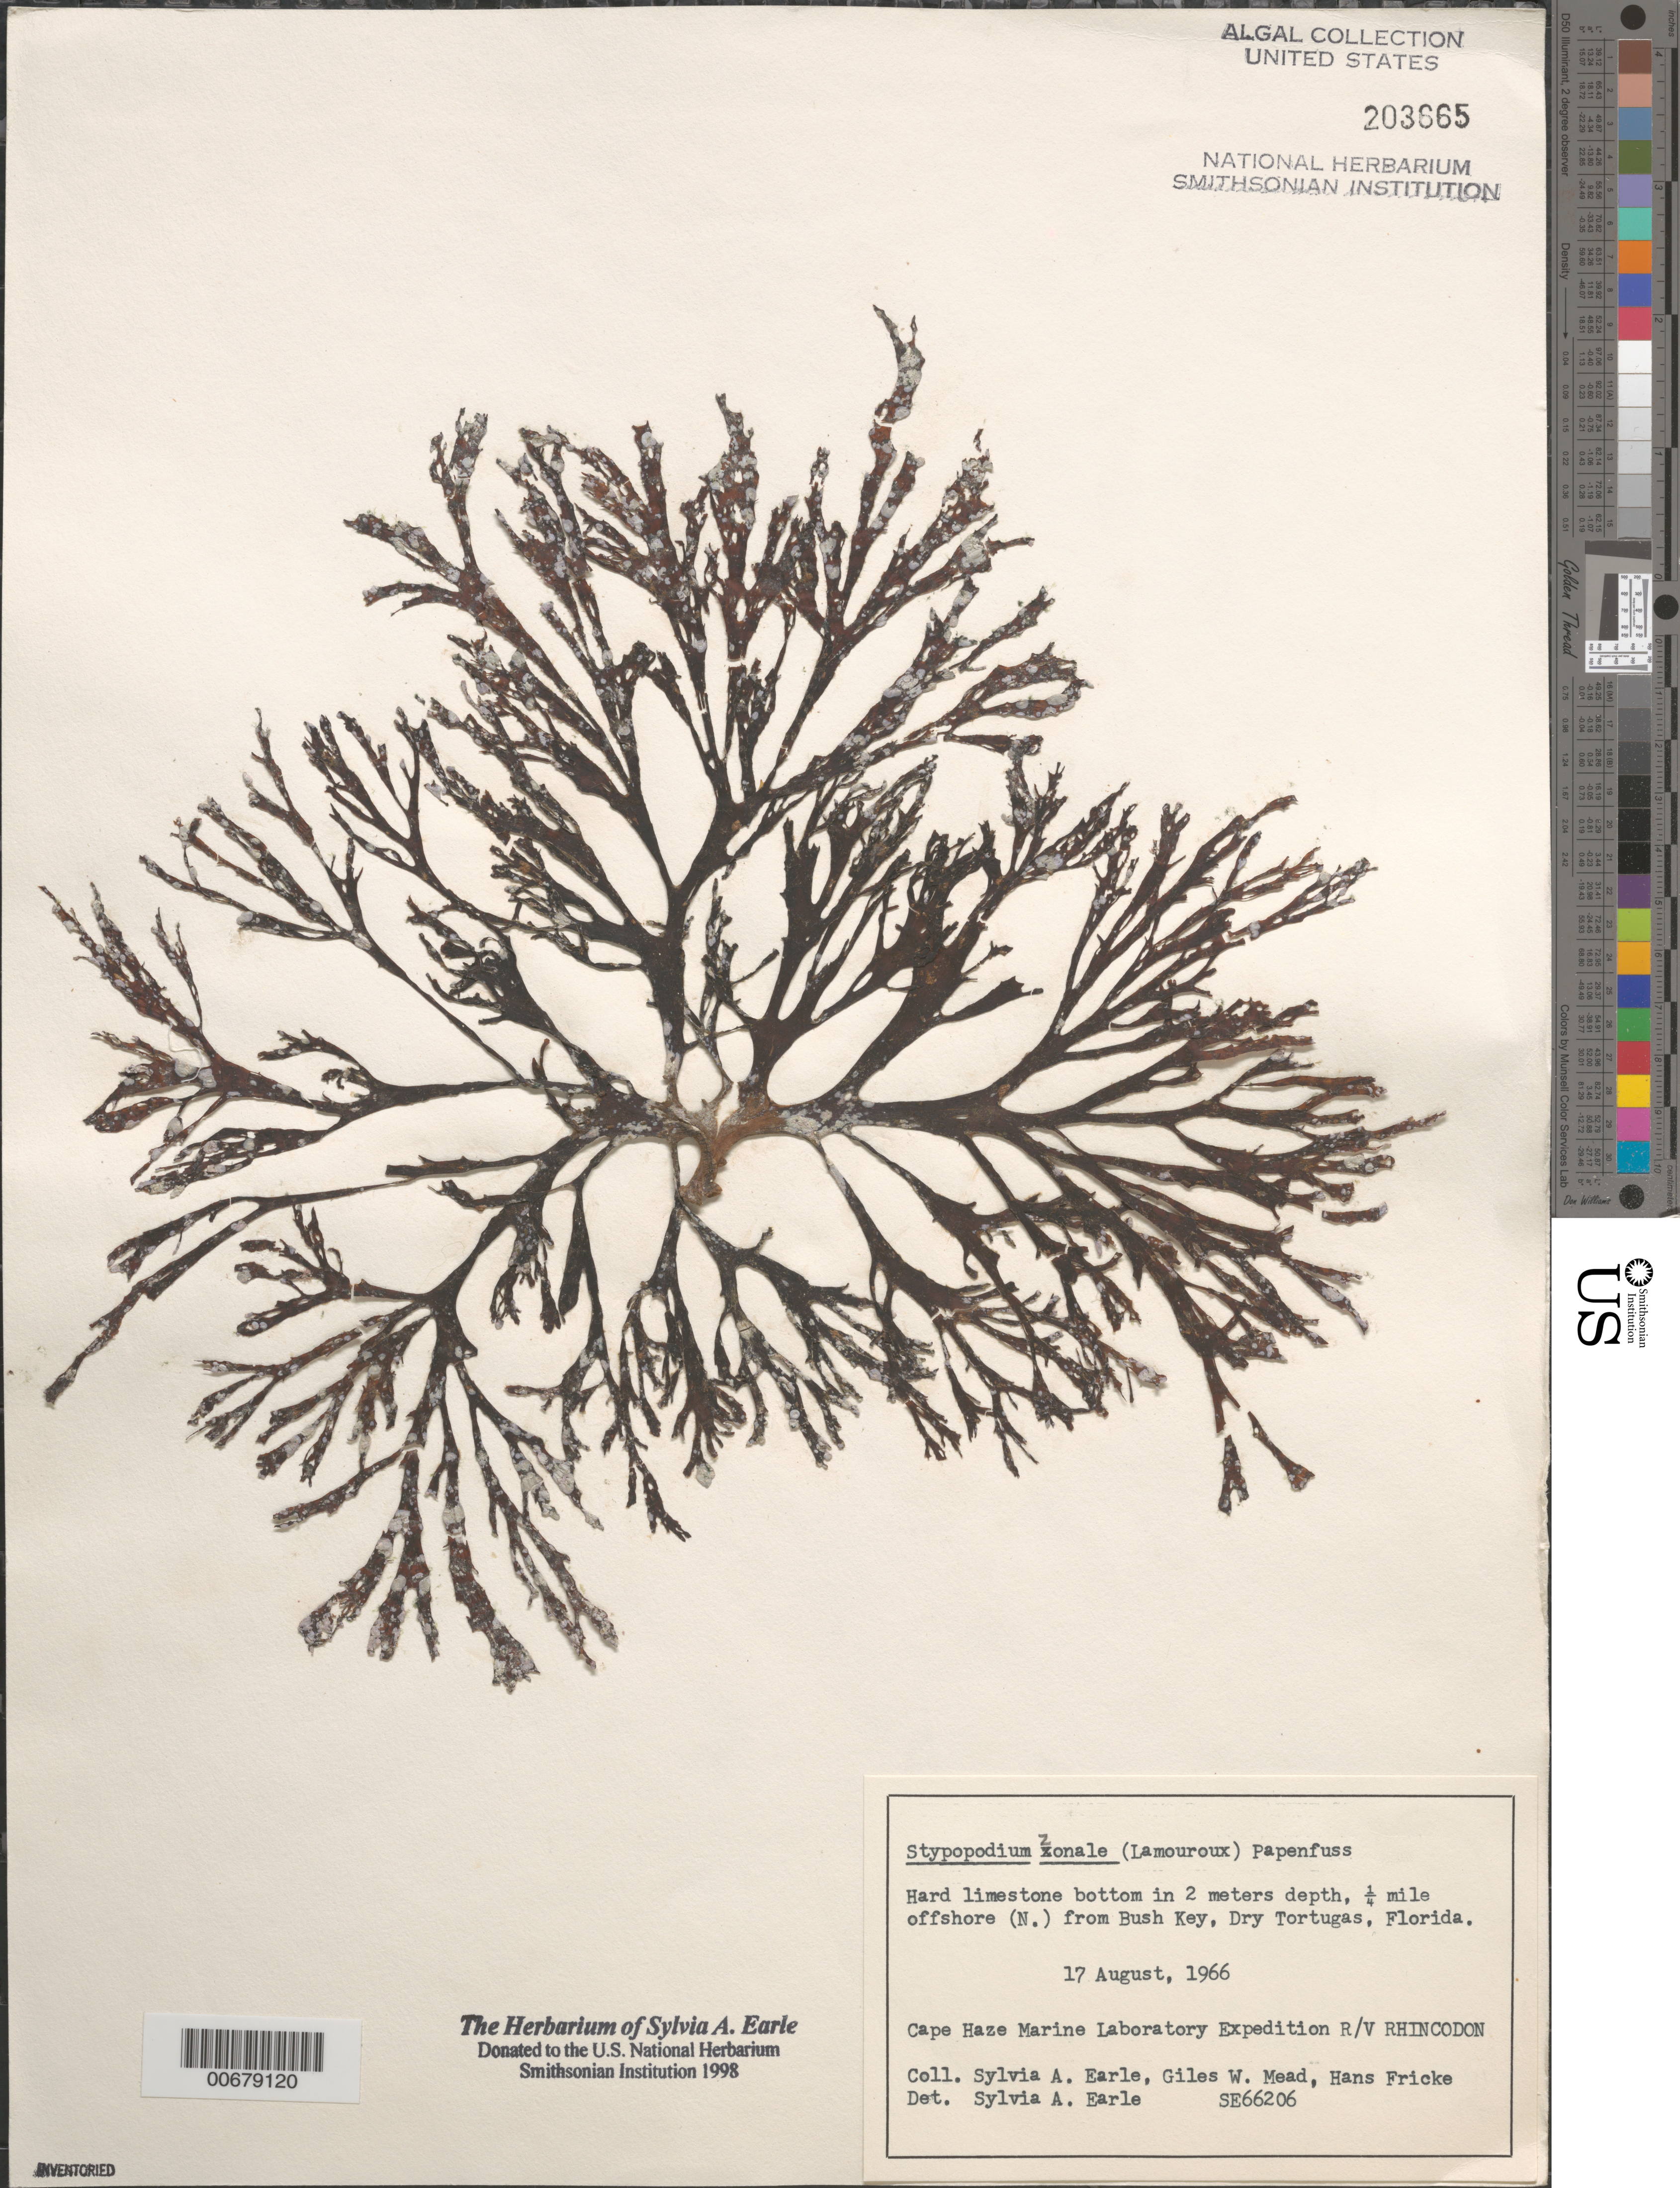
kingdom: Chromista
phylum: Ochrophyta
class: Phaeophyceae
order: Dictyotales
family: Dictyotaceae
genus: Stypopodium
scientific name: Stypopodium zonale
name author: (J.V.Lamouroux) Papenf.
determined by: Earle, S. A.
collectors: S. A. Earle, G. W. Mead & H. Fricke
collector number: SE 66206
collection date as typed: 17 Aug 1966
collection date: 1966-08-17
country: United States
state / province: Florida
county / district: Monroe County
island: Dry Tortugas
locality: North of Bush Key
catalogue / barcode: US 203665